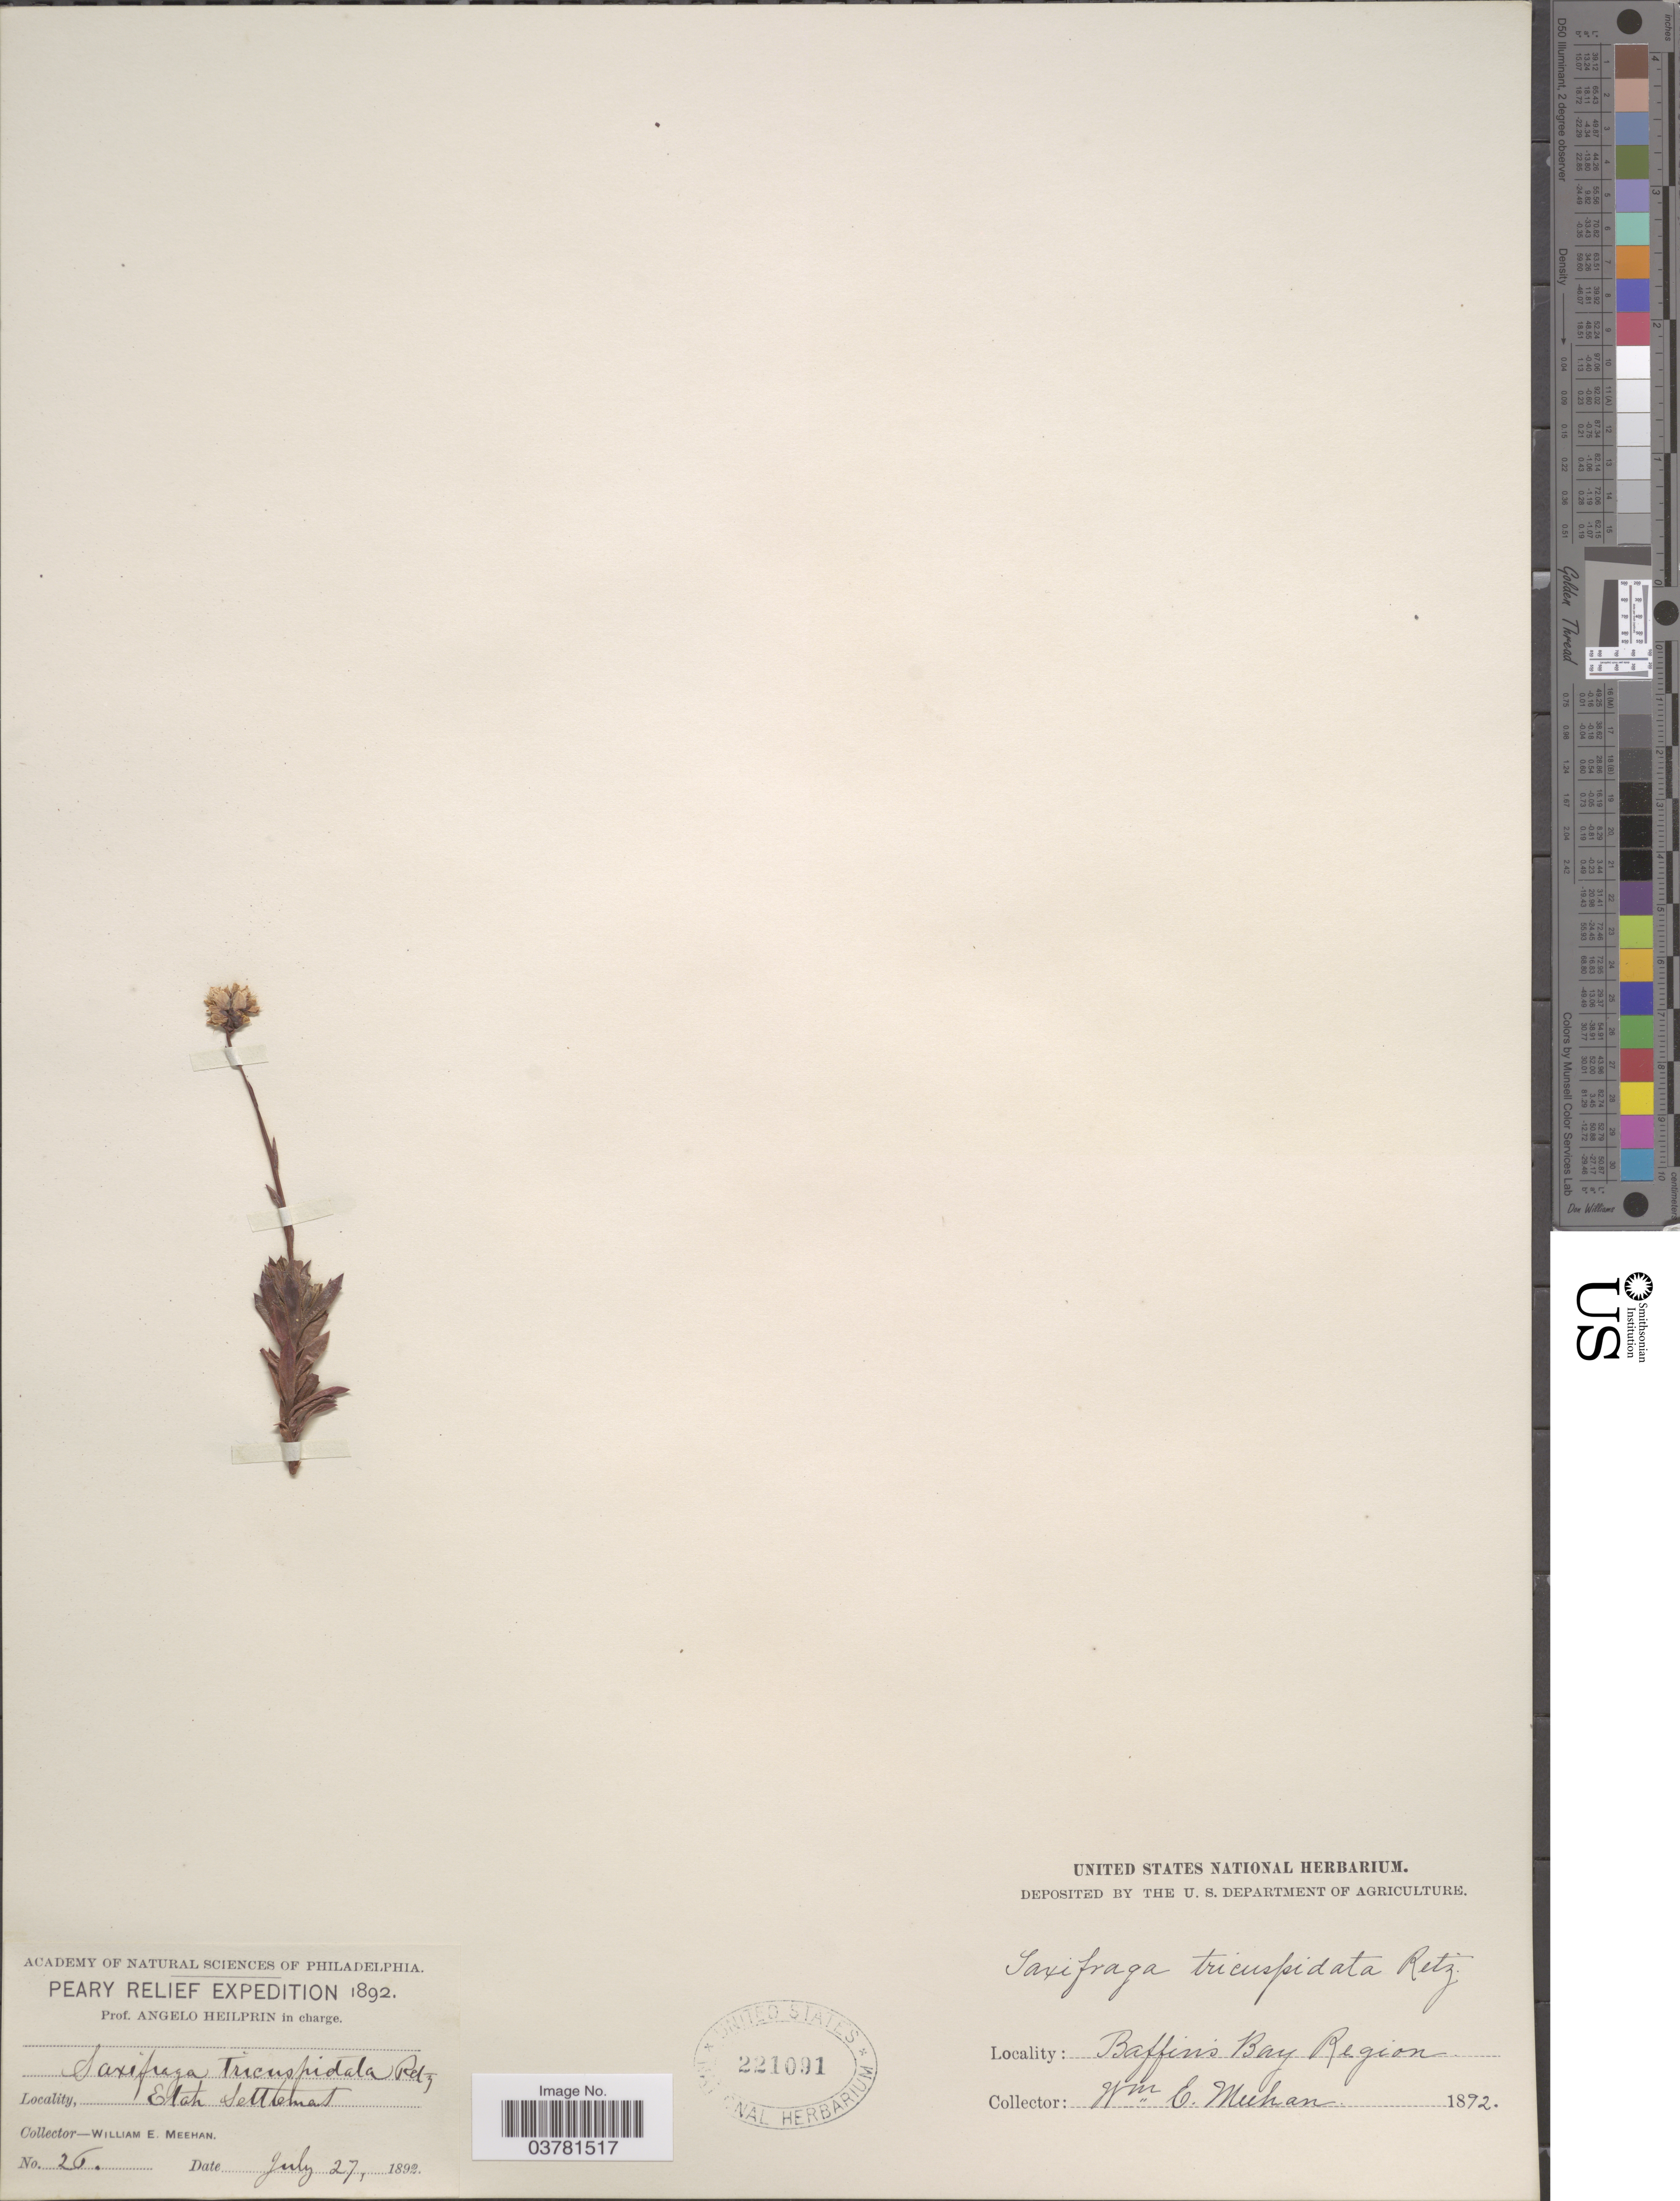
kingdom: Plantae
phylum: Tracheophyta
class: Magnoliopsida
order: Saxifragales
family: Saxifragaceae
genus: Saxifraga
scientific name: Saxifraga tricuspidata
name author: Rottb.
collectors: W. Meehan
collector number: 26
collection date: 1892-07-27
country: Greenland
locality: Peary Relief Expedition 1892. Etah Settlement. Baffins Bay Region.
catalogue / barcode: US 221091